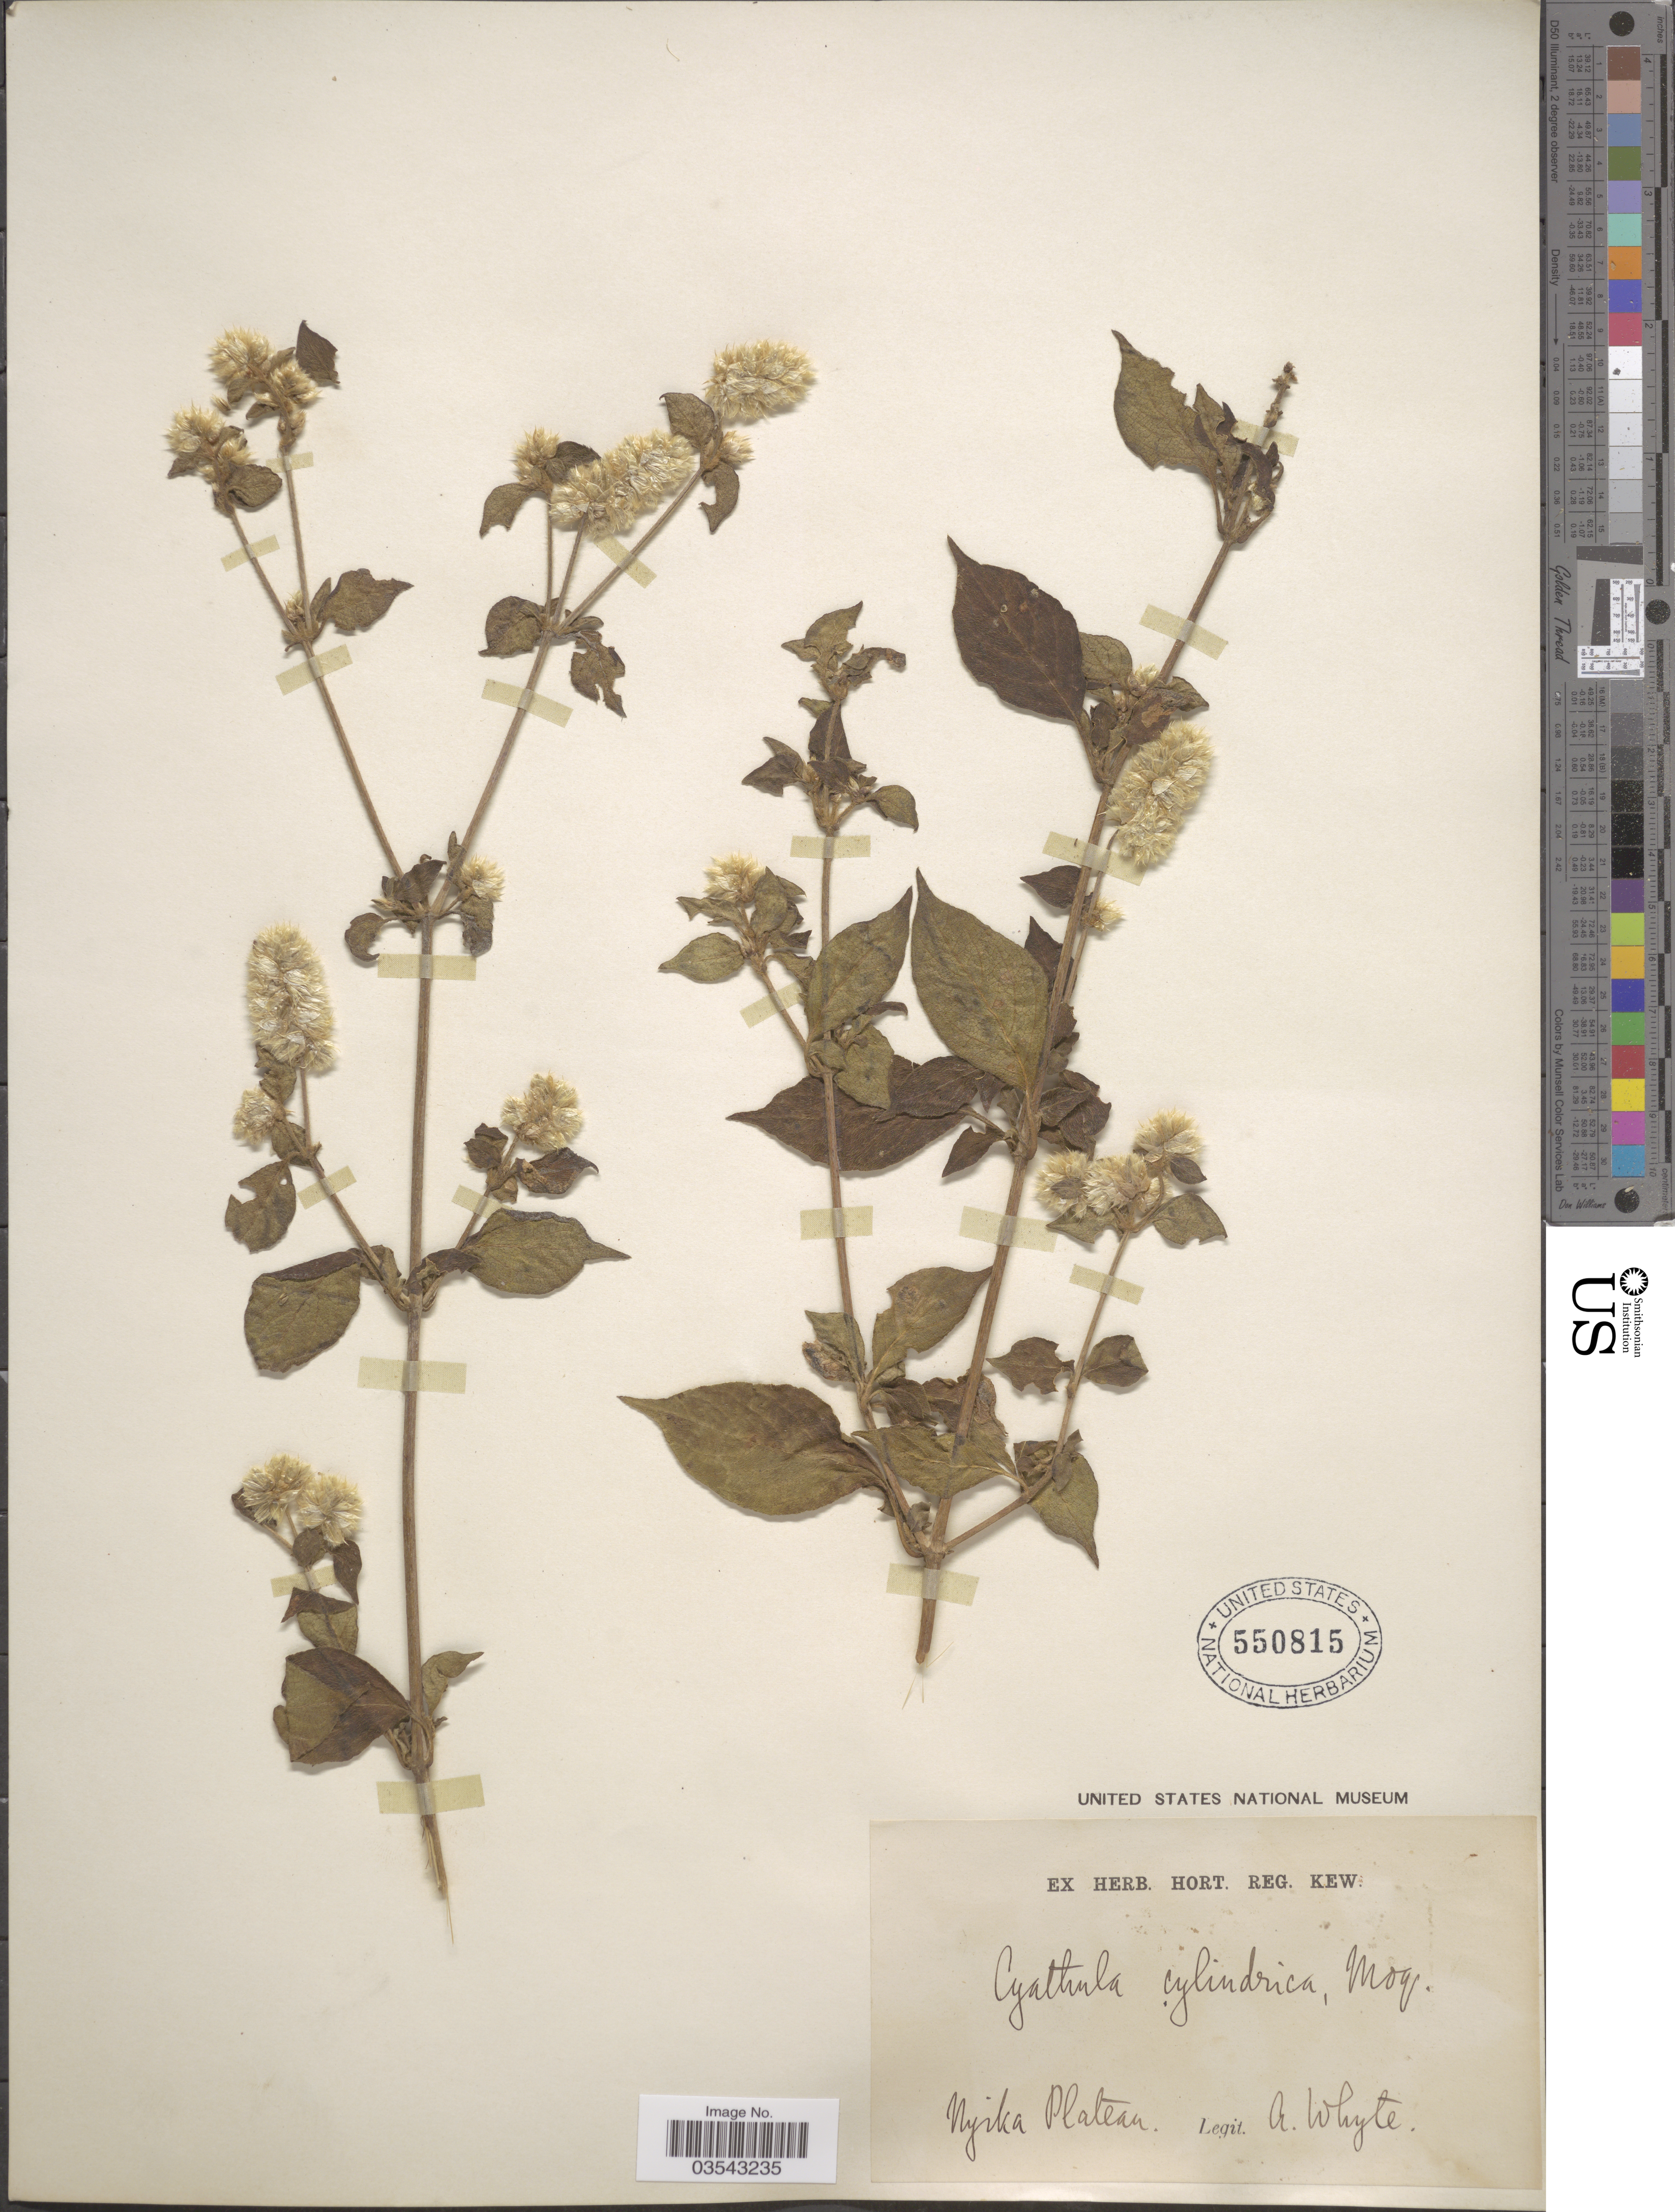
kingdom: Plantae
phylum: Tracheophyta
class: Magnoliopsida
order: Caryophyllales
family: Amaranthaceae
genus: Cyathula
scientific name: Cyathula cylindrica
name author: Moq.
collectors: A. Whyte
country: Malawi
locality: Nyika Plateau.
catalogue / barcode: US 550815